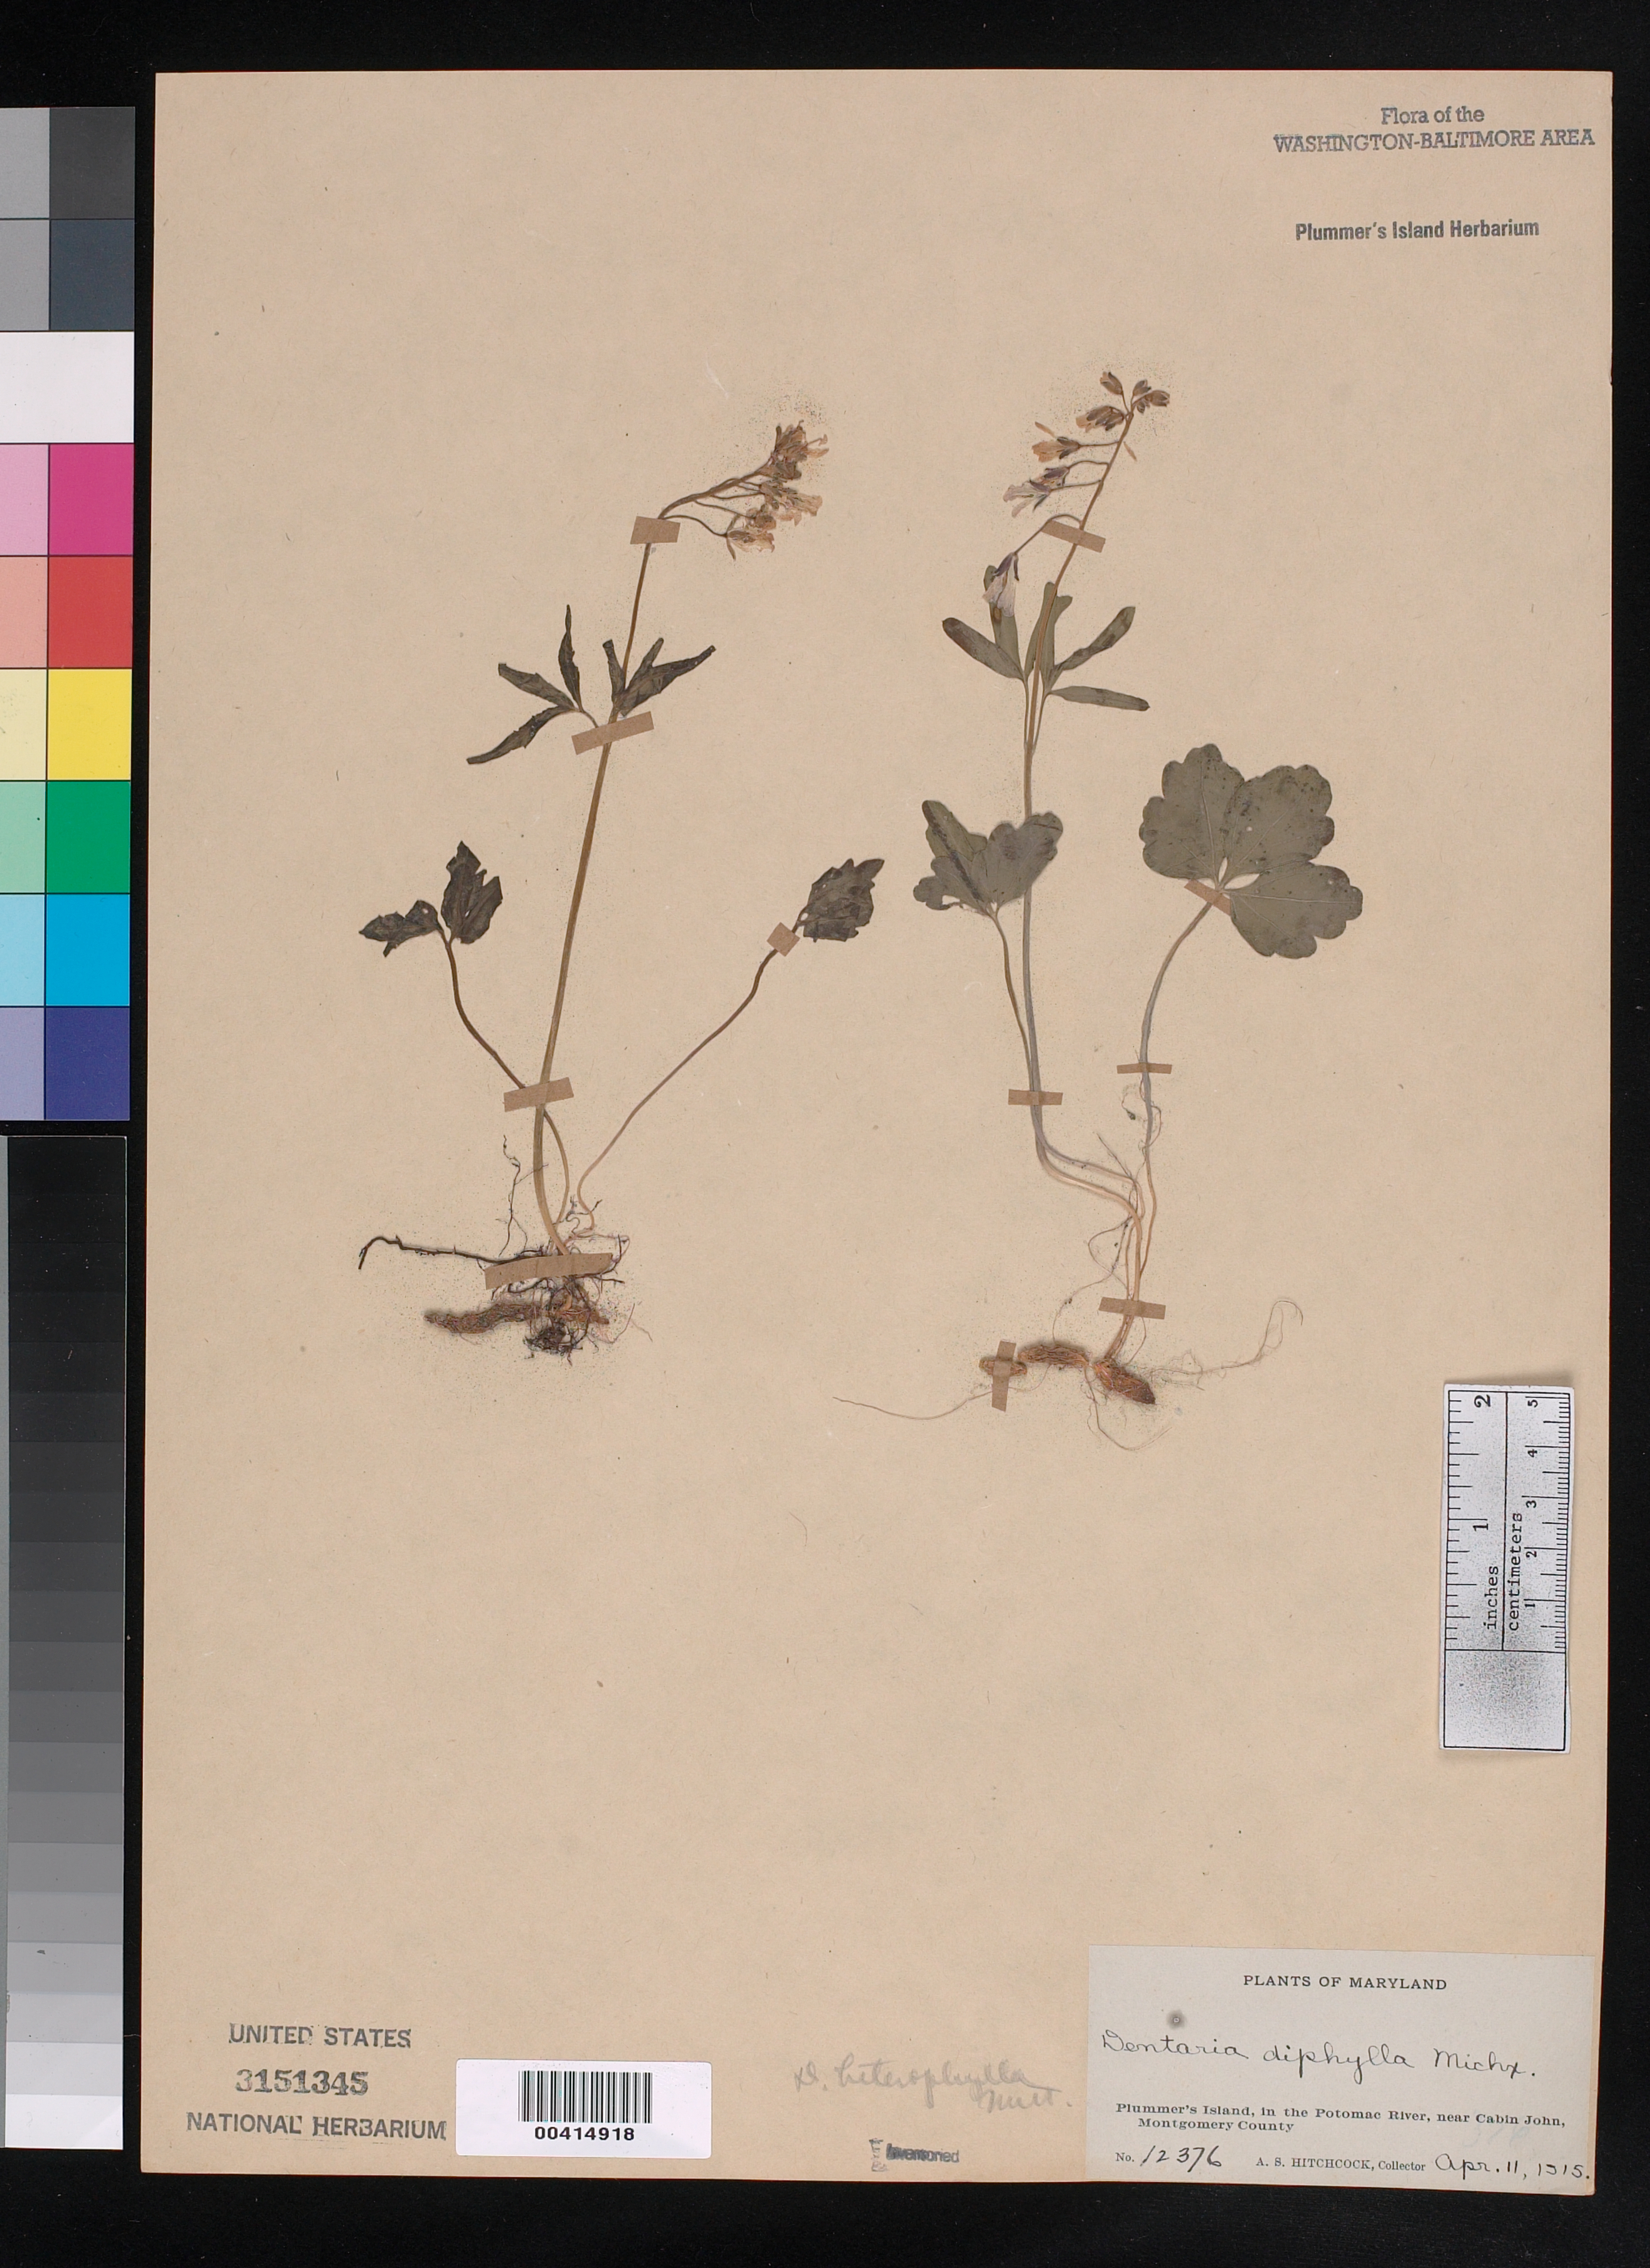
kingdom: Plantae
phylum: Tracheophyta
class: Magnoliopsida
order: Brassicales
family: Brassicaceae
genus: Cardamine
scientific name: Cardamine angustata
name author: O.E. Schulz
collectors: A. S. Hitchcock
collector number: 12376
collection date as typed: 11 Apr 1915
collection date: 1915-04-11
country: United States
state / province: Maryland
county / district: Montgomery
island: Plummers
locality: Plummer's Island C. & O. Canal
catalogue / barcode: US 3151345